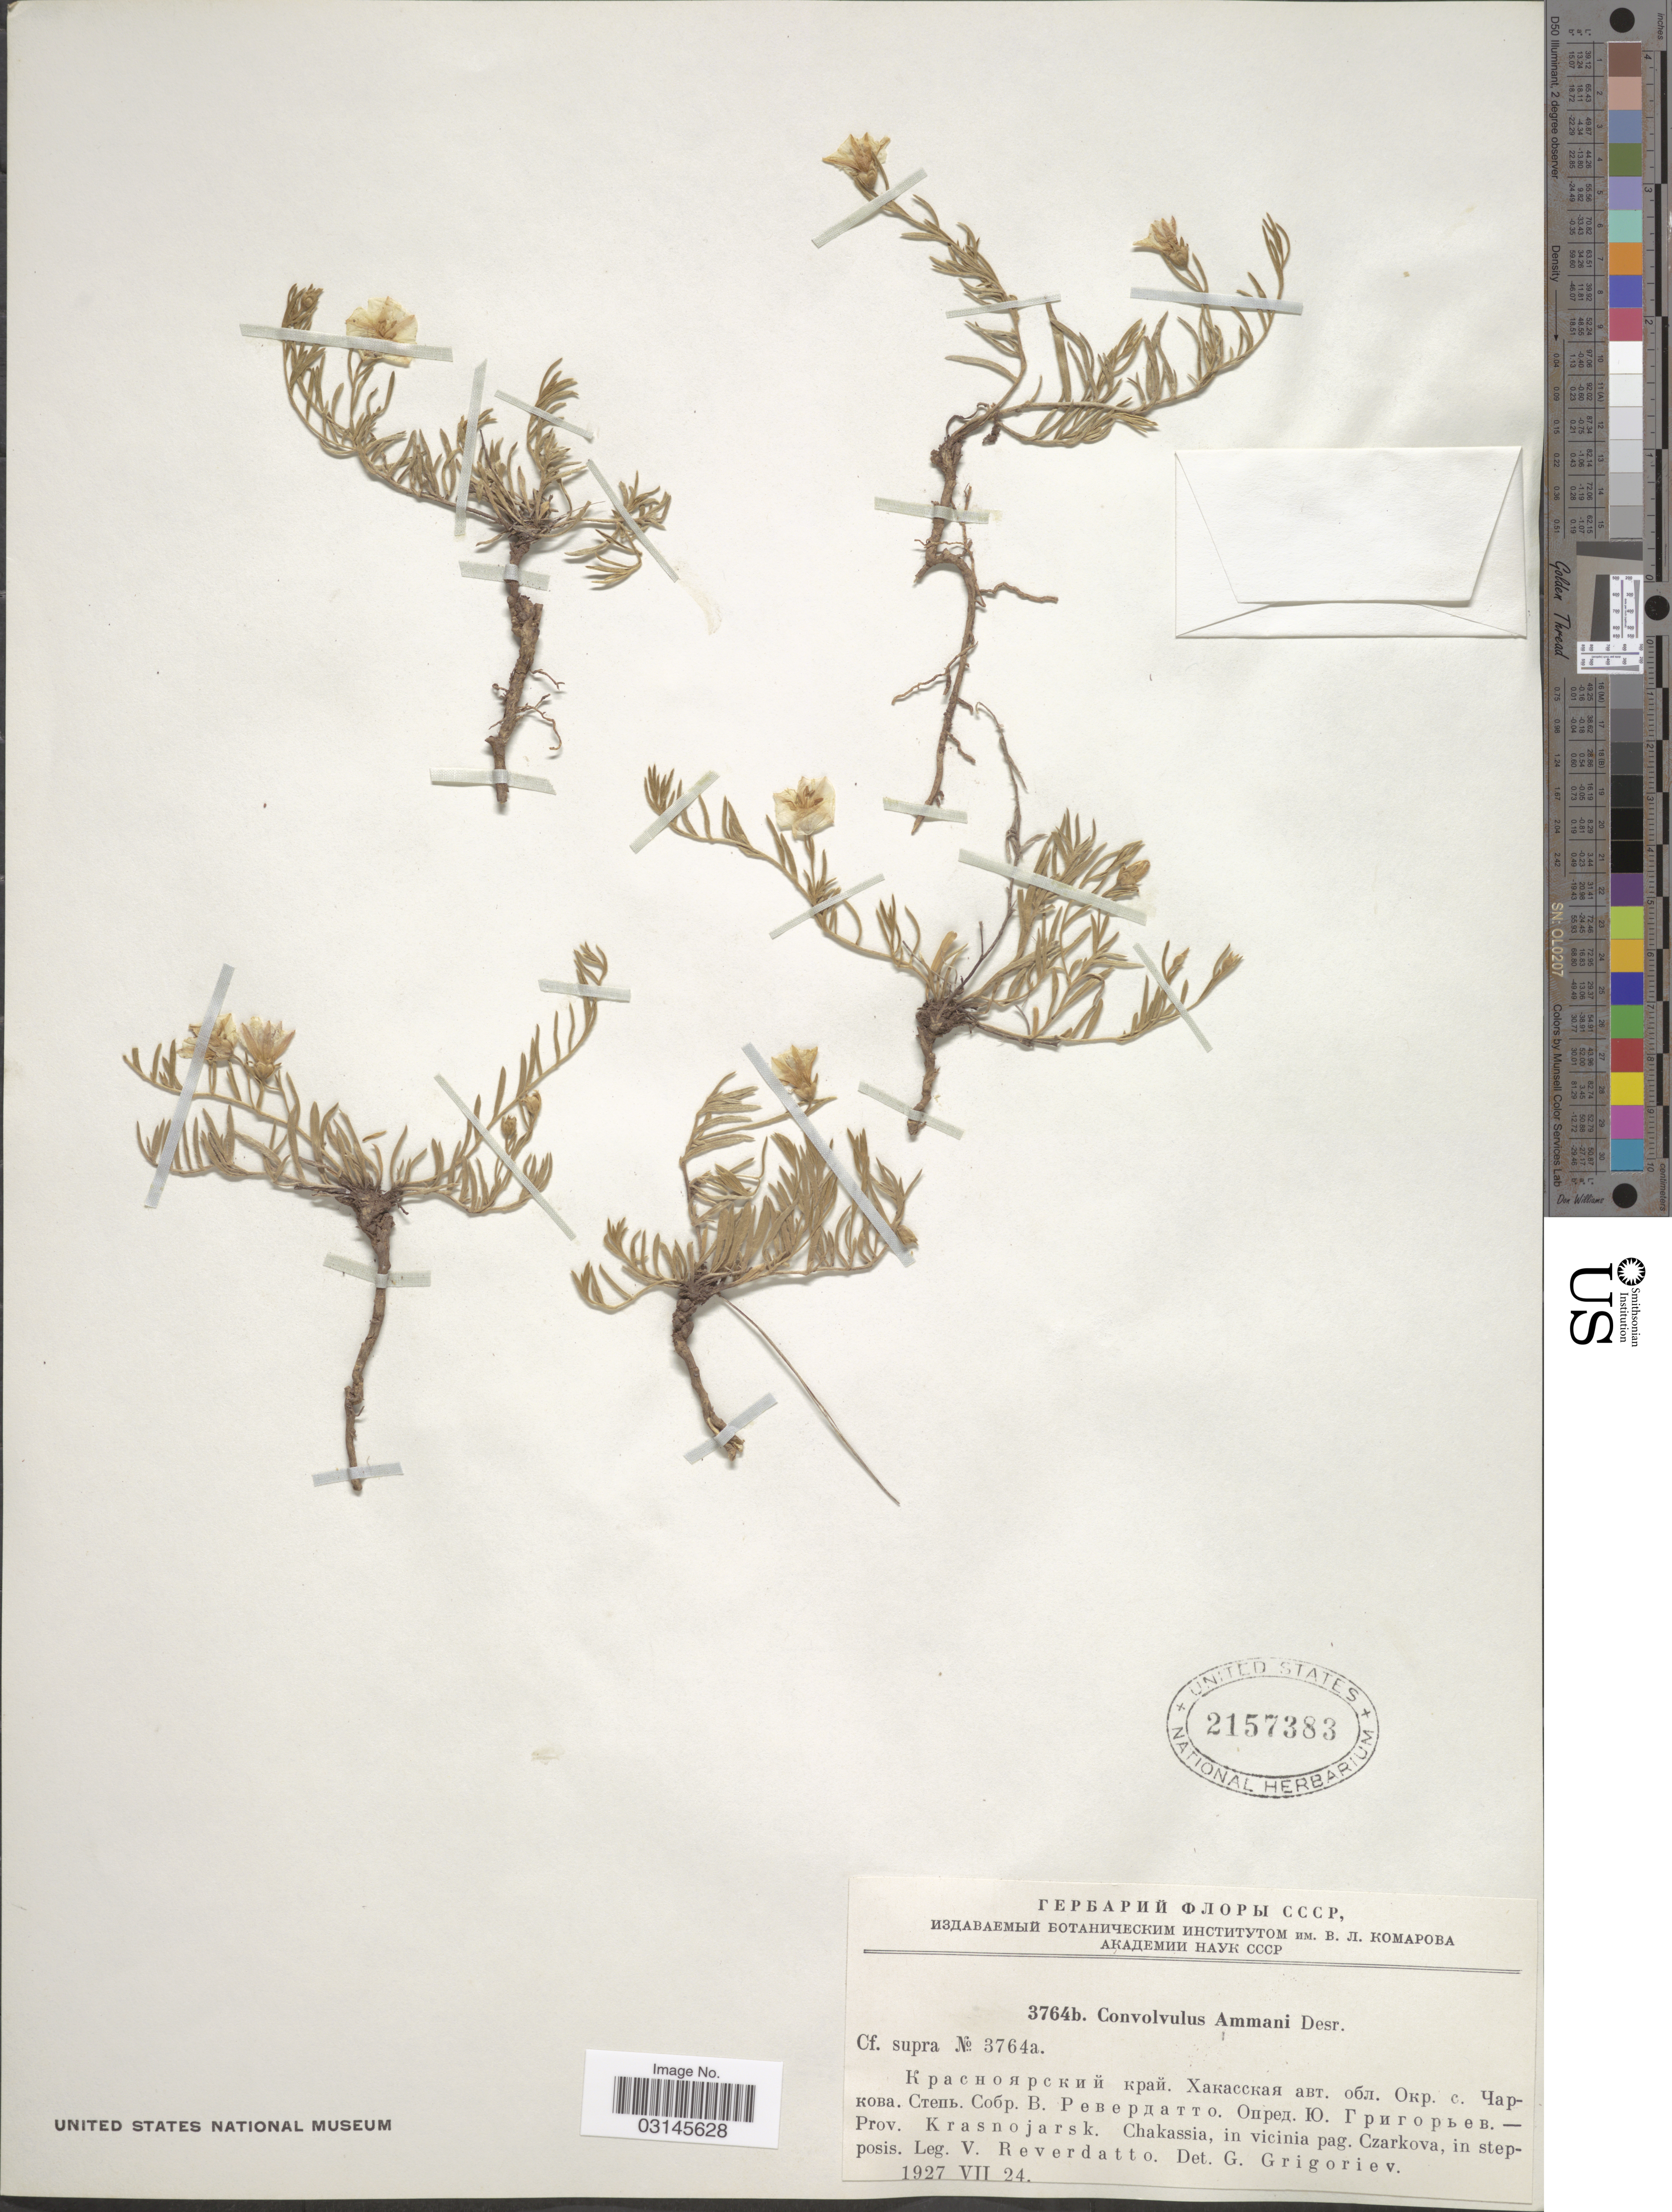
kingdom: Plantae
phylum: Tracheophyta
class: Magnoliopsida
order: Solanales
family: Convolvulaceae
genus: Convolvulus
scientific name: Convolvulus ammanii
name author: Desr.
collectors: V. Reverdatto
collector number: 3764b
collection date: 1927-07-25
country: Russian Federation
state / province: Krasnoyarsk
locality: Prov. Krasnojarsk. Chakassia, in vicinia pag. Czarkova.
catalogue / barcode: US 2157383